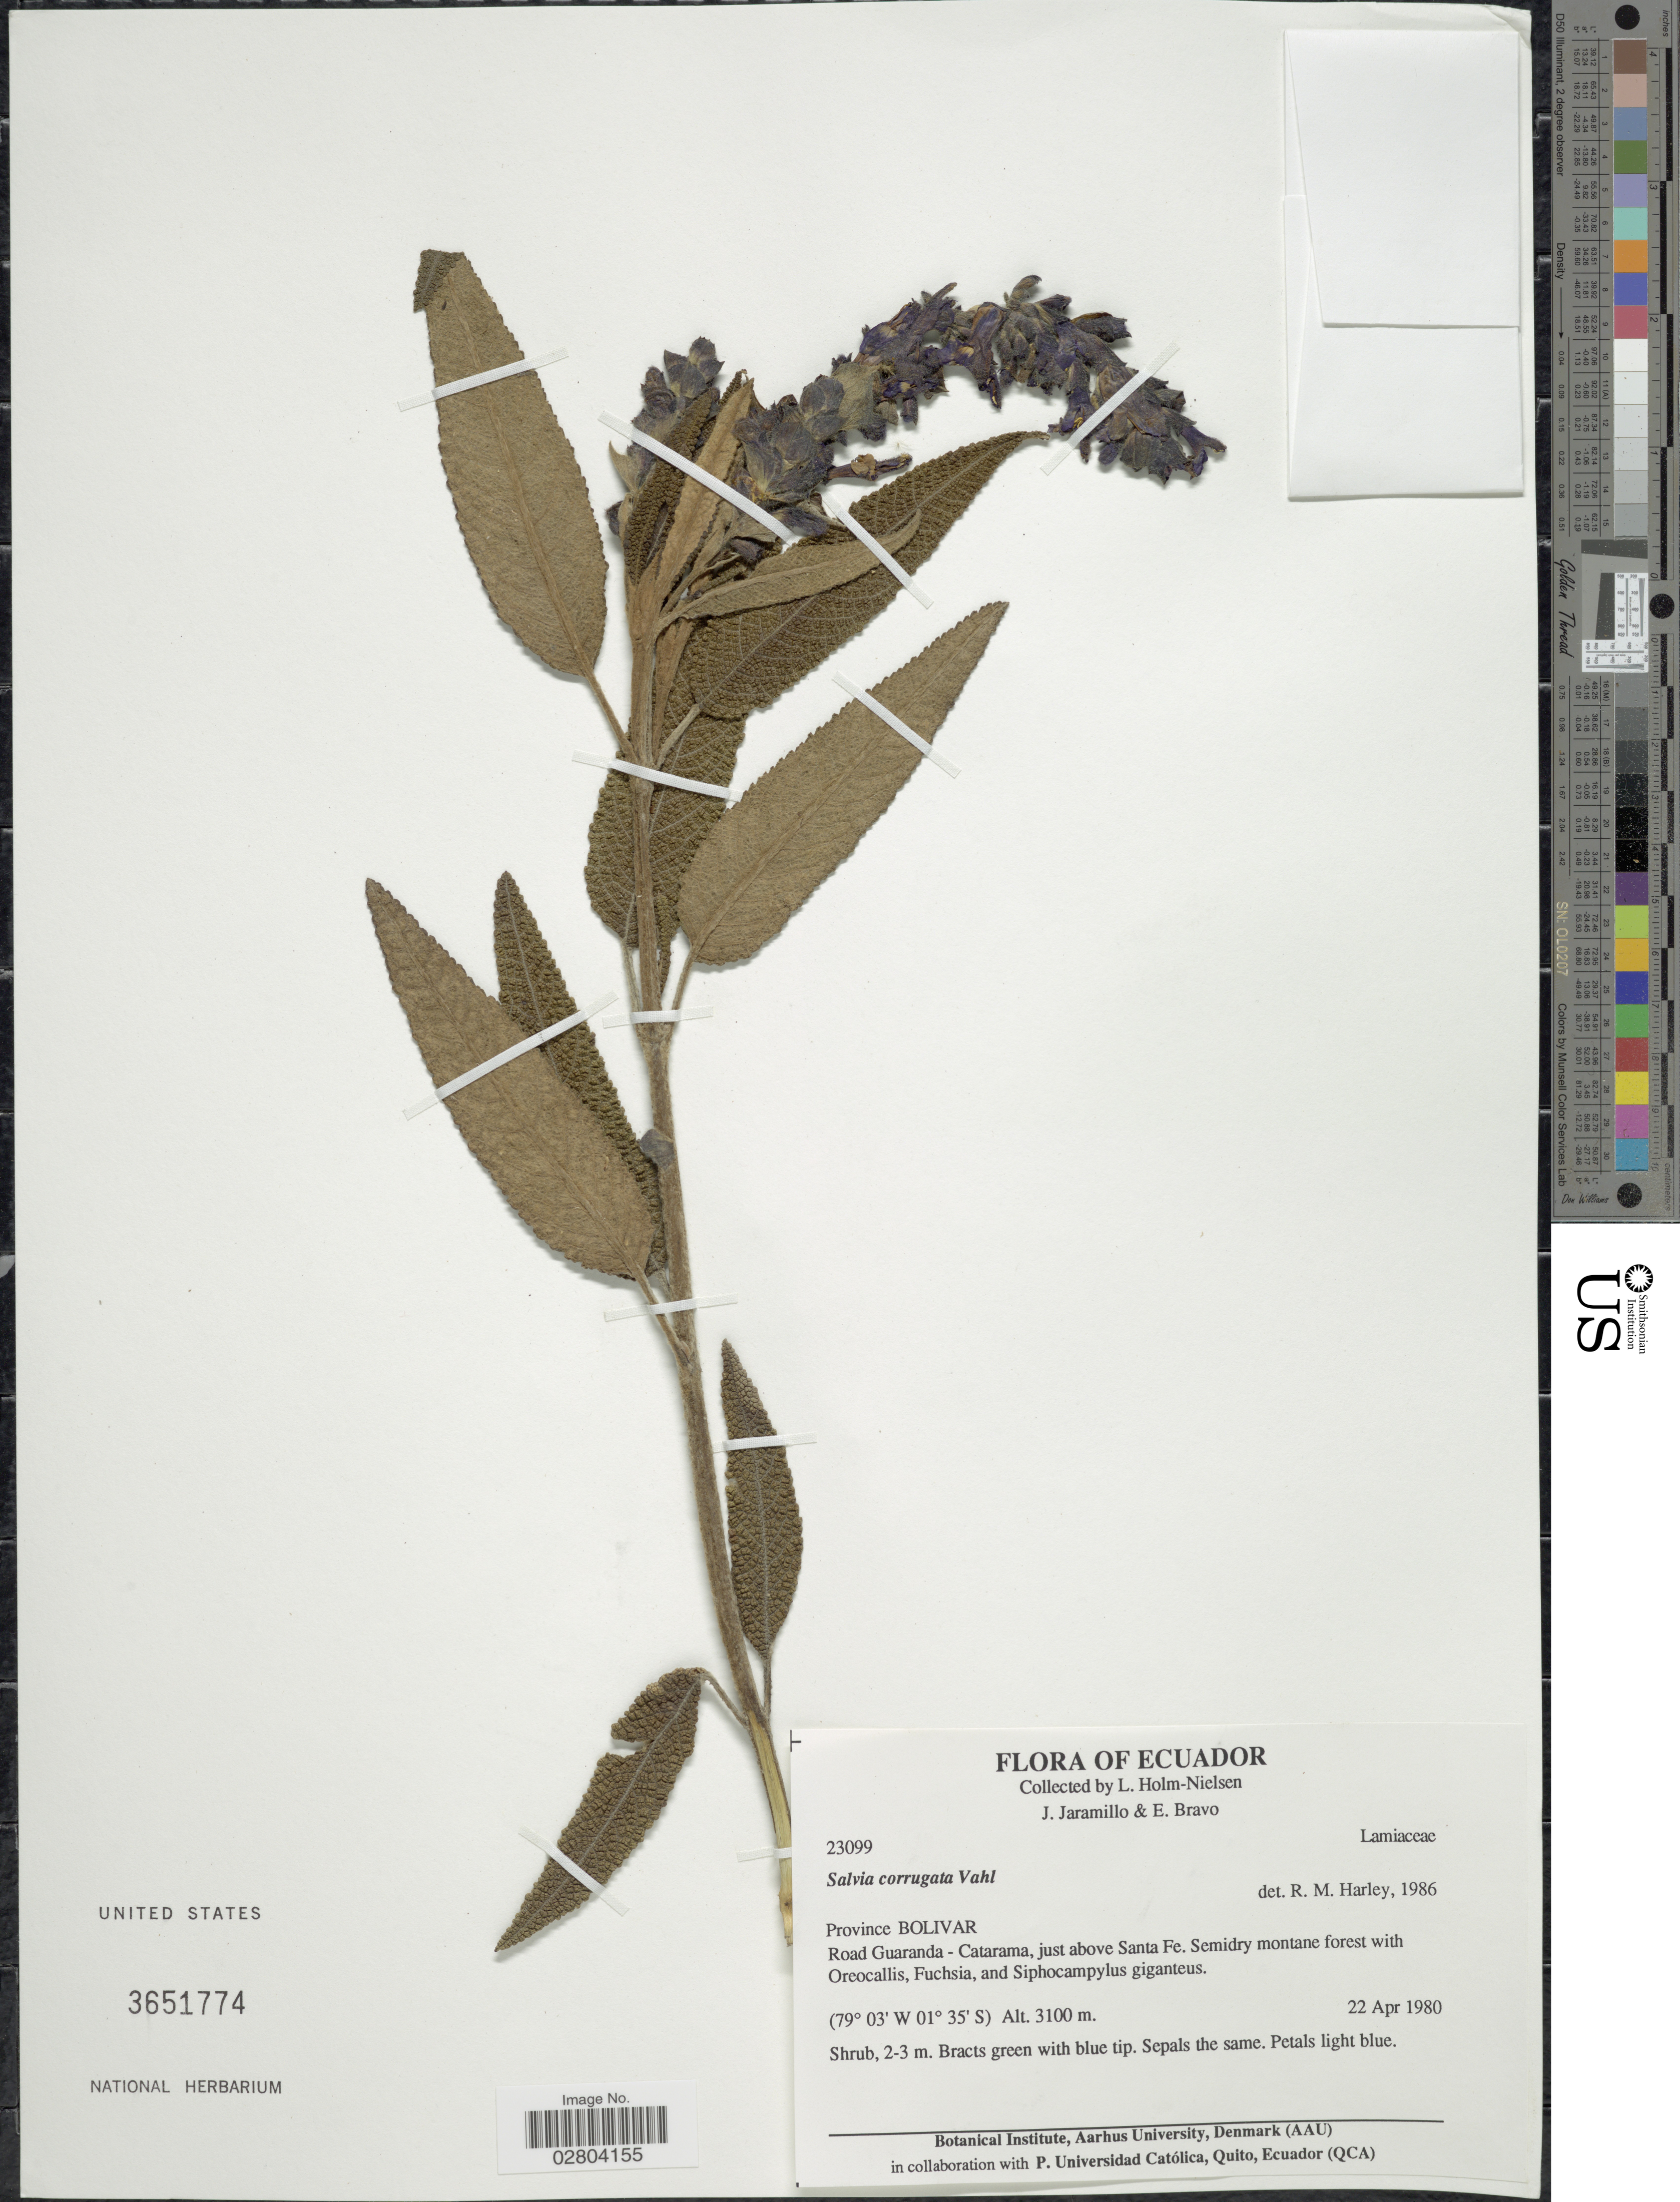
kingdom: Plantae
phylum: Tracheophyta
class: Magnoliopsida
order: Lamiales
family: Lamiaceae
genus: Salvia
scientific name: Salvia corrugata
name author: Vahl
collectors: L. B. Holm-Nielsen, J. Jaramillo & E. Bravo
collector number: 23099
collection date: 1980-04-22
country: Colombia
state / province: Bolívar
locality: Road Guaranda - Catarama, just above Santa Fe.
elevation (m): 3100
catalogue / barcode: US 3651774